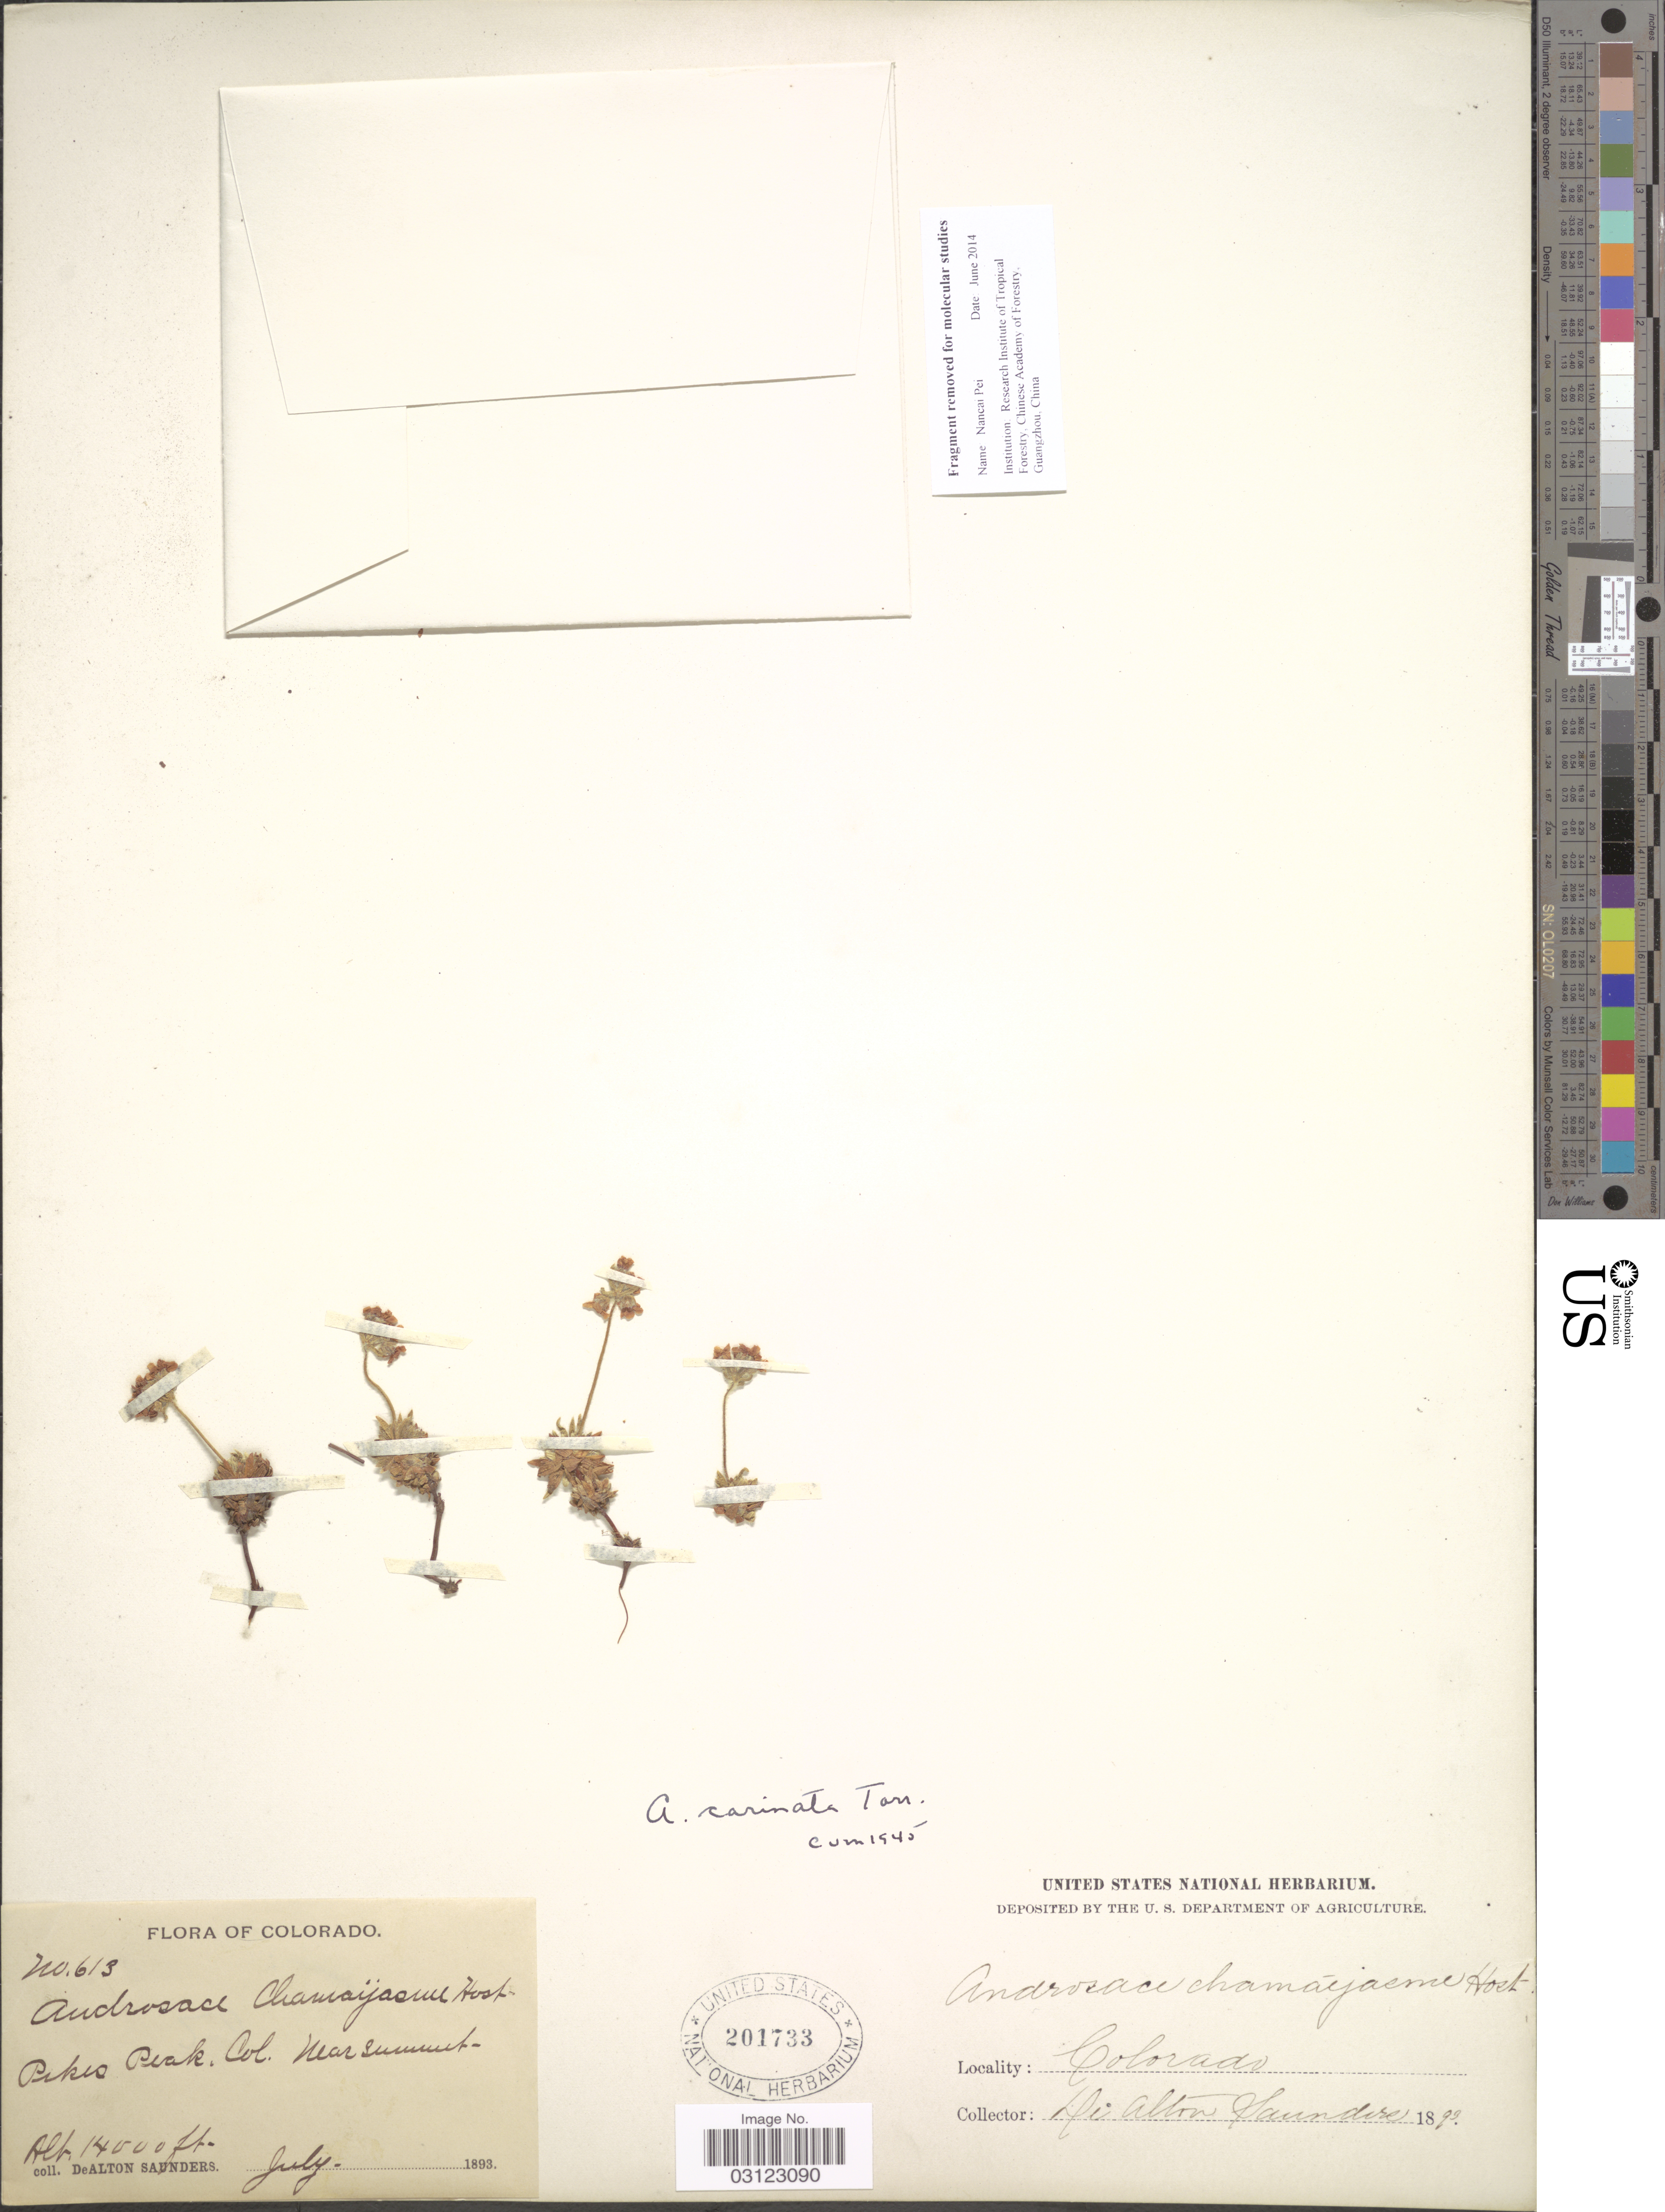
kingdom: Plantae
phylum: Tracheophyta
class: Magnoliopsida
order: Ericales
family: Primulaceae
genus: Androsace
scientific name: Androsace carinata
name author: Torr.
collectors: D. A. Saunders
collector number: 613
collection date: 1893-07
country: United States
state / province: Colorado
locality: Pikes Peak. Col. near summit.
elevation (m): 4267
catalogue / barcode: US 201733